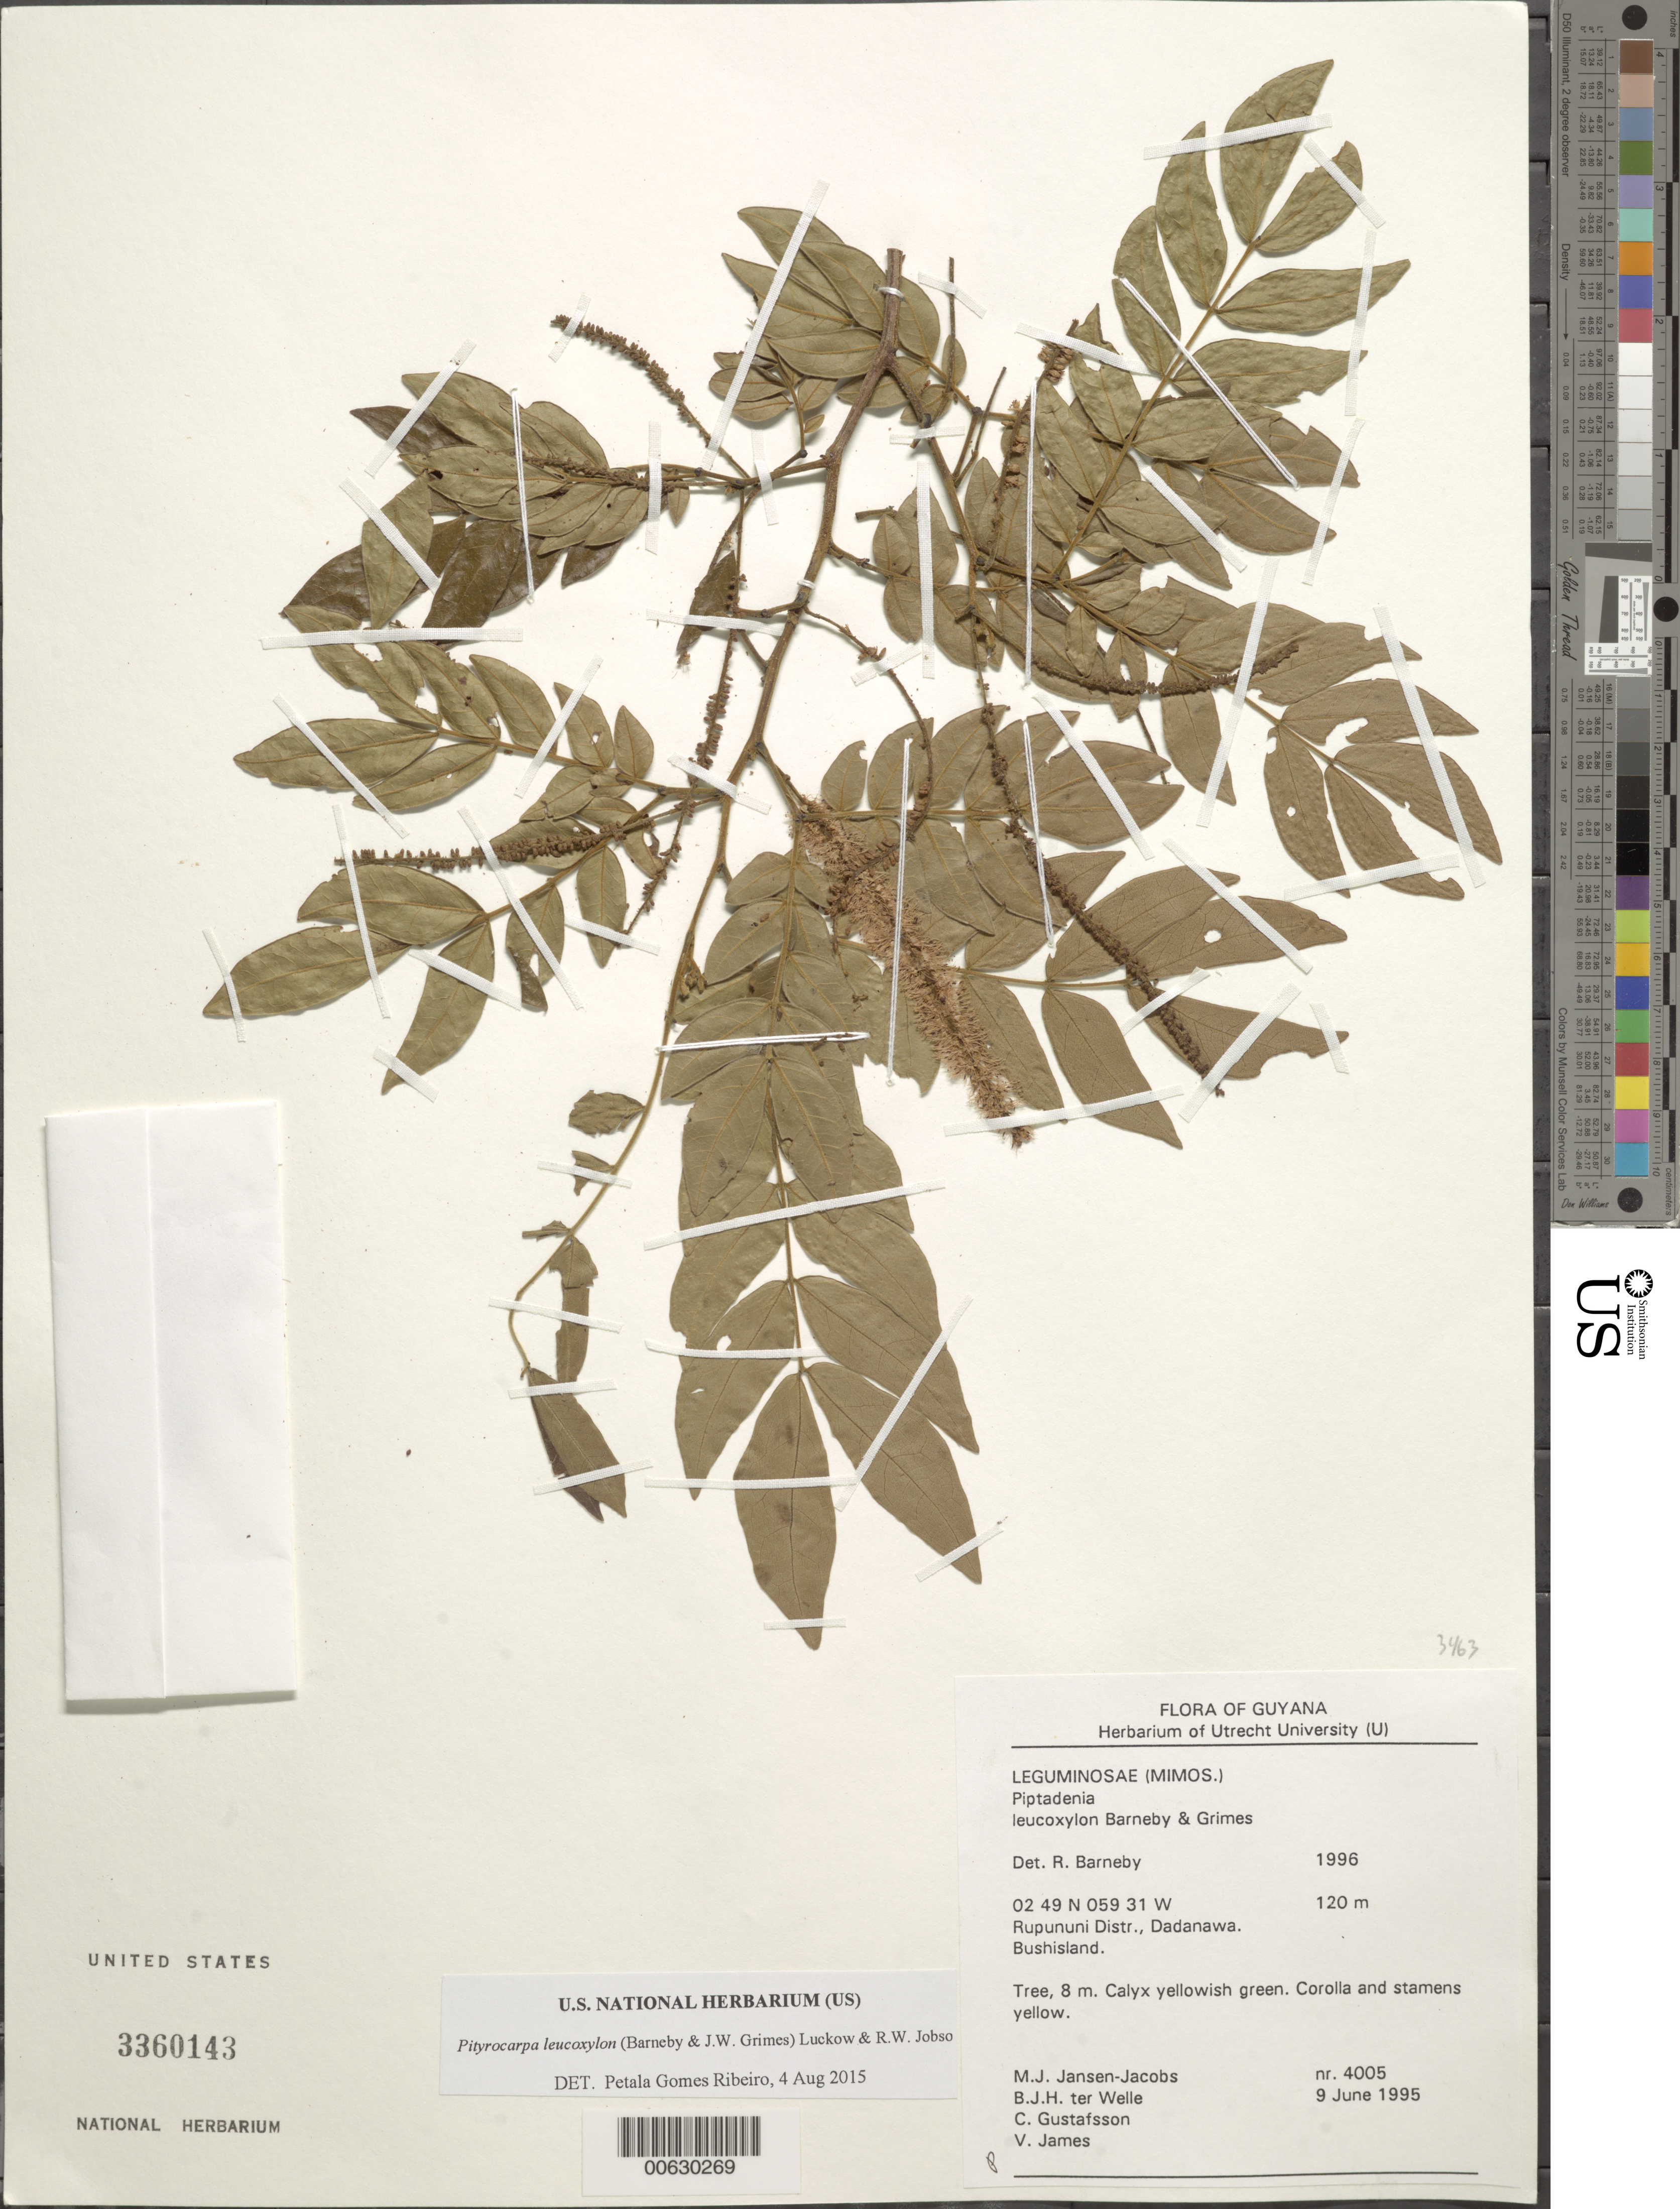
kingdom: Plantae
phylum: Tracheophyta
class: Magnoliopsida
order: Fabales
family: Fabaceae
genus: Pityrocarpa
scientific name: Pityrocarpa leucoxylon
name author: (Barneby & J.W. Grimes) Luckow & R. W. Jobson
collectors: M. J. Jansen-Jacobs, B. Welle, C. G. Gustafsson & V. James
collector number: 4005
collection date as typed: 09 Jun 1995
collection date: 1995-06-09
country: Guyana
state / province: U. Takutu-U. Essequibo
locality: Dadanawa. [In former Rupununi Region.]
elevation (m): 120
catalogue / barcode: US 3360143